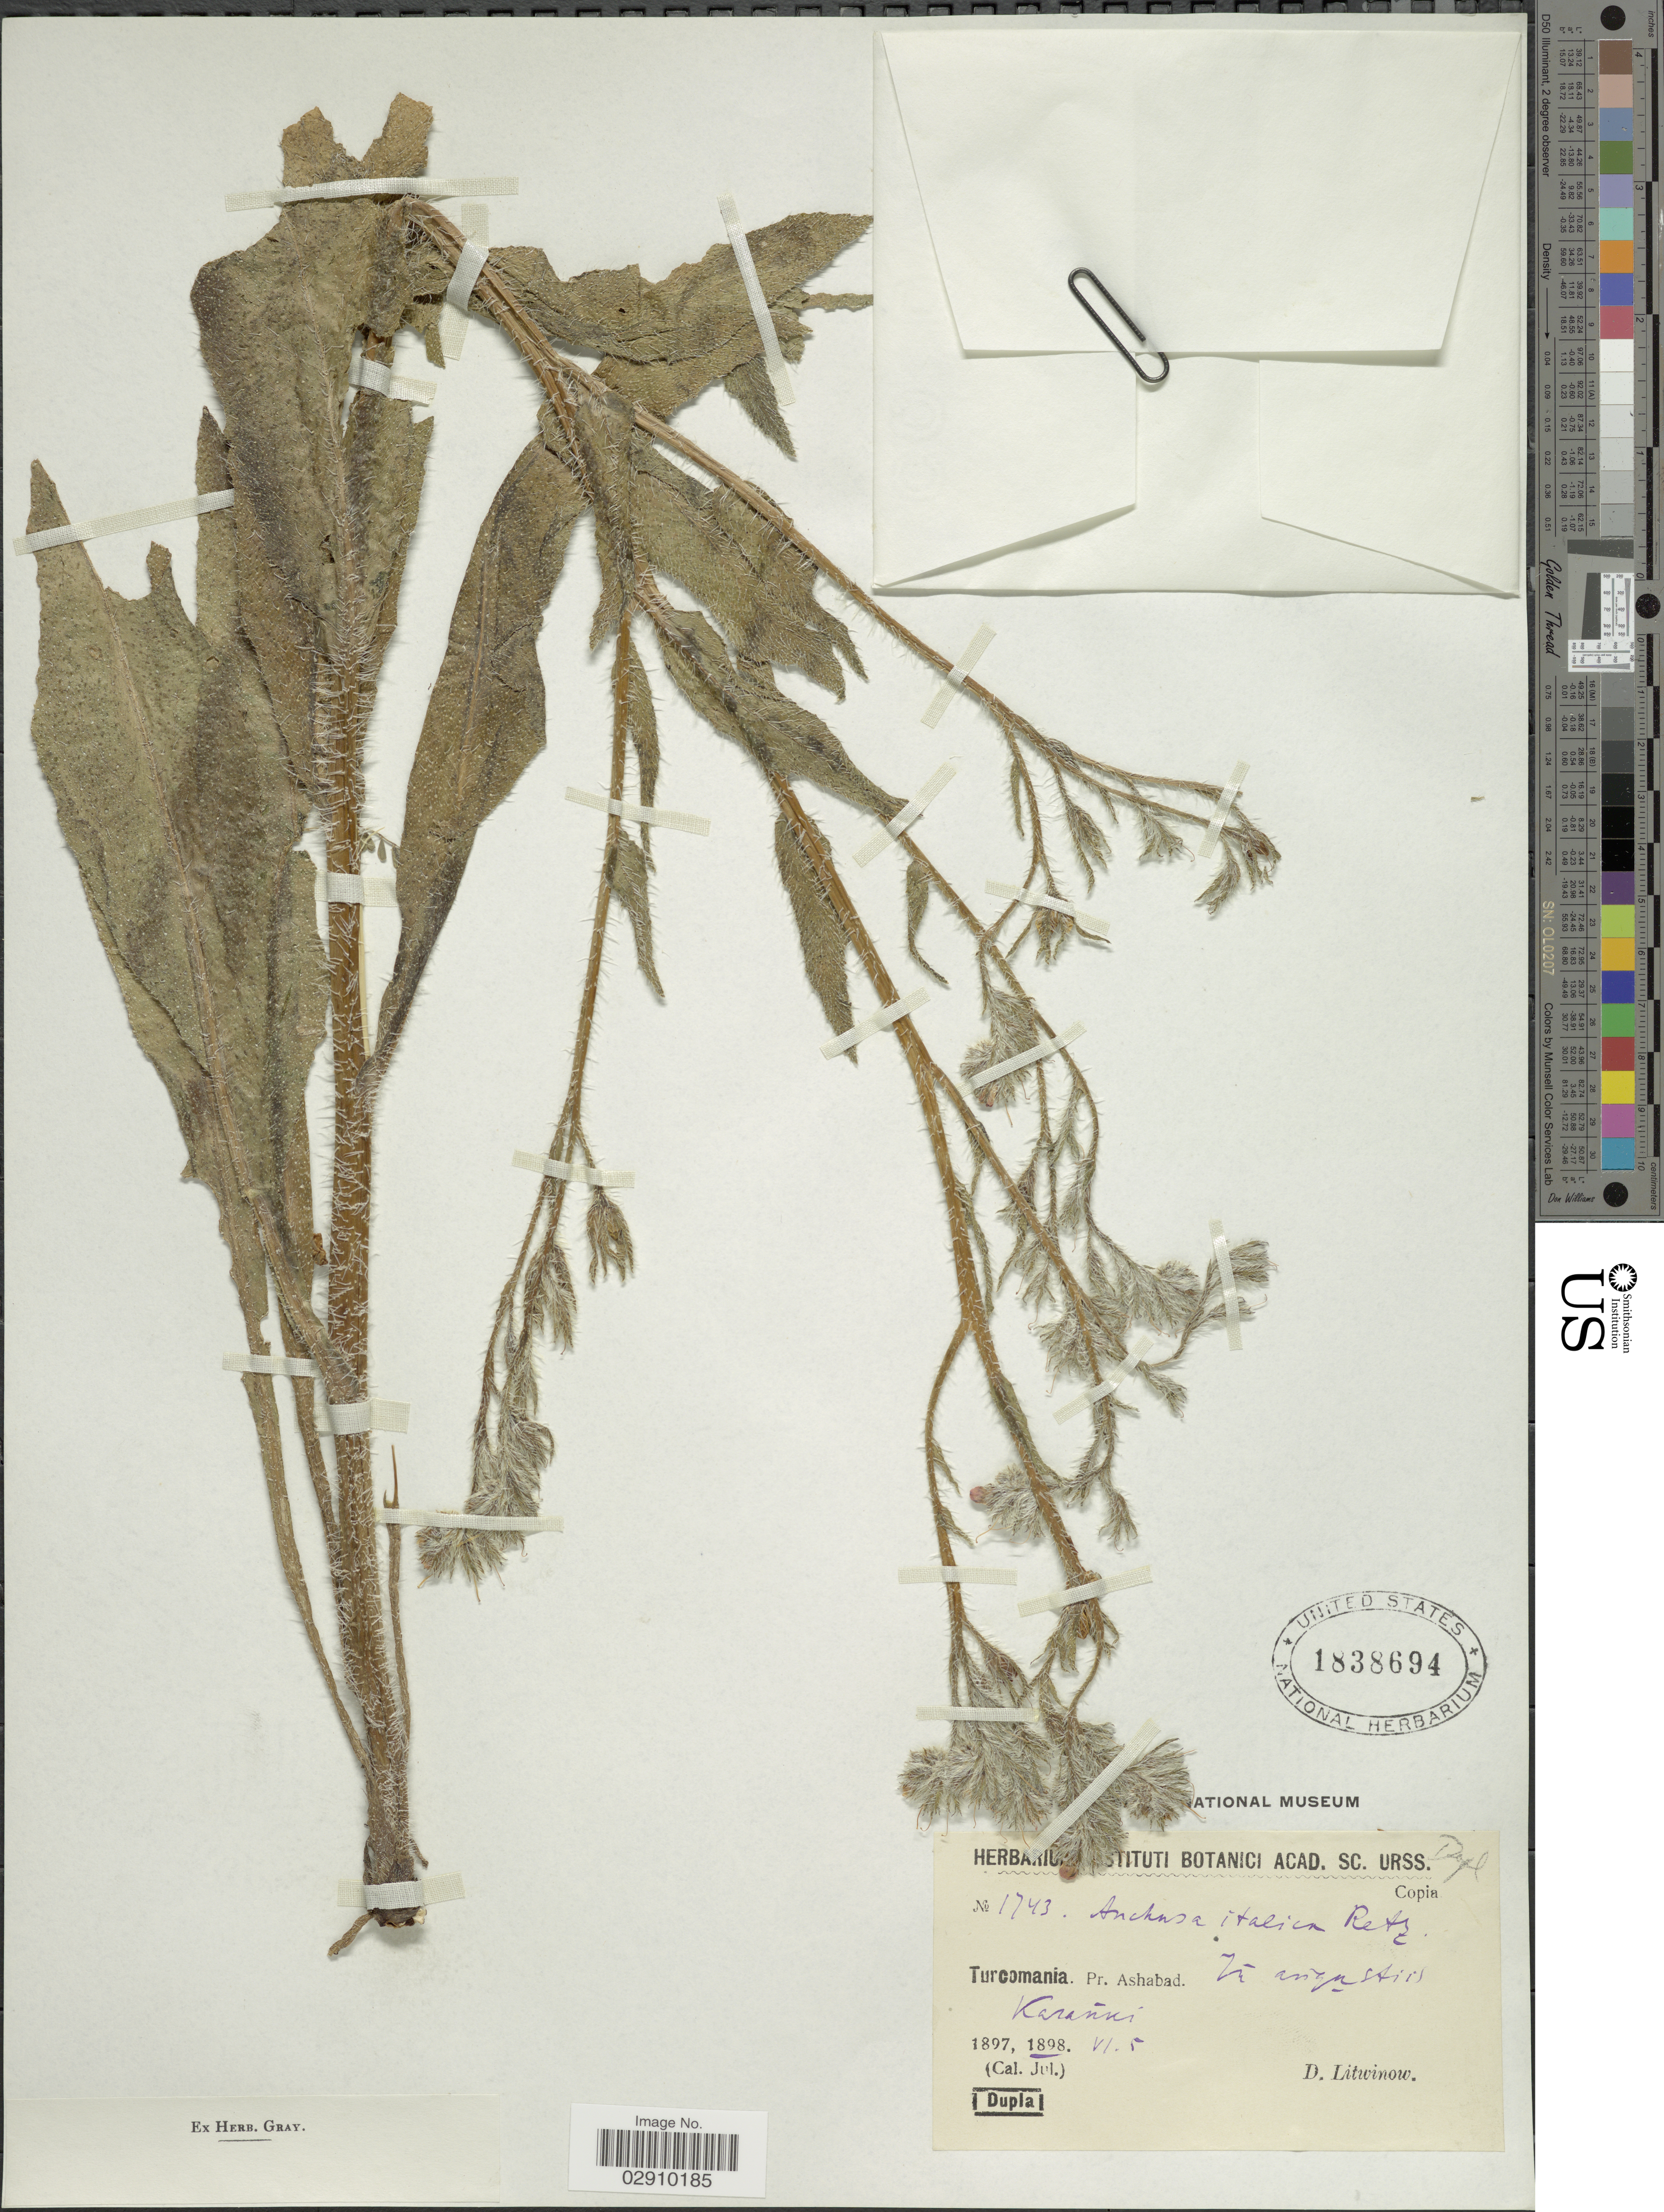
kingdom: Plantae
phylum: Tracheophyta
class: Magnoliopsida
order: Boraginales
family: Boraginaceae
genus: Anchusa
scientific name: Anchusa italica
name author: Retz.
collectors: D. Litwinow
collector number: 1743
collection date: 1898-06-05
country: Turkmenistan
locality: Turcomania, Pr. Ashabad, Karanki.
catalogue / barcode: US 1838694